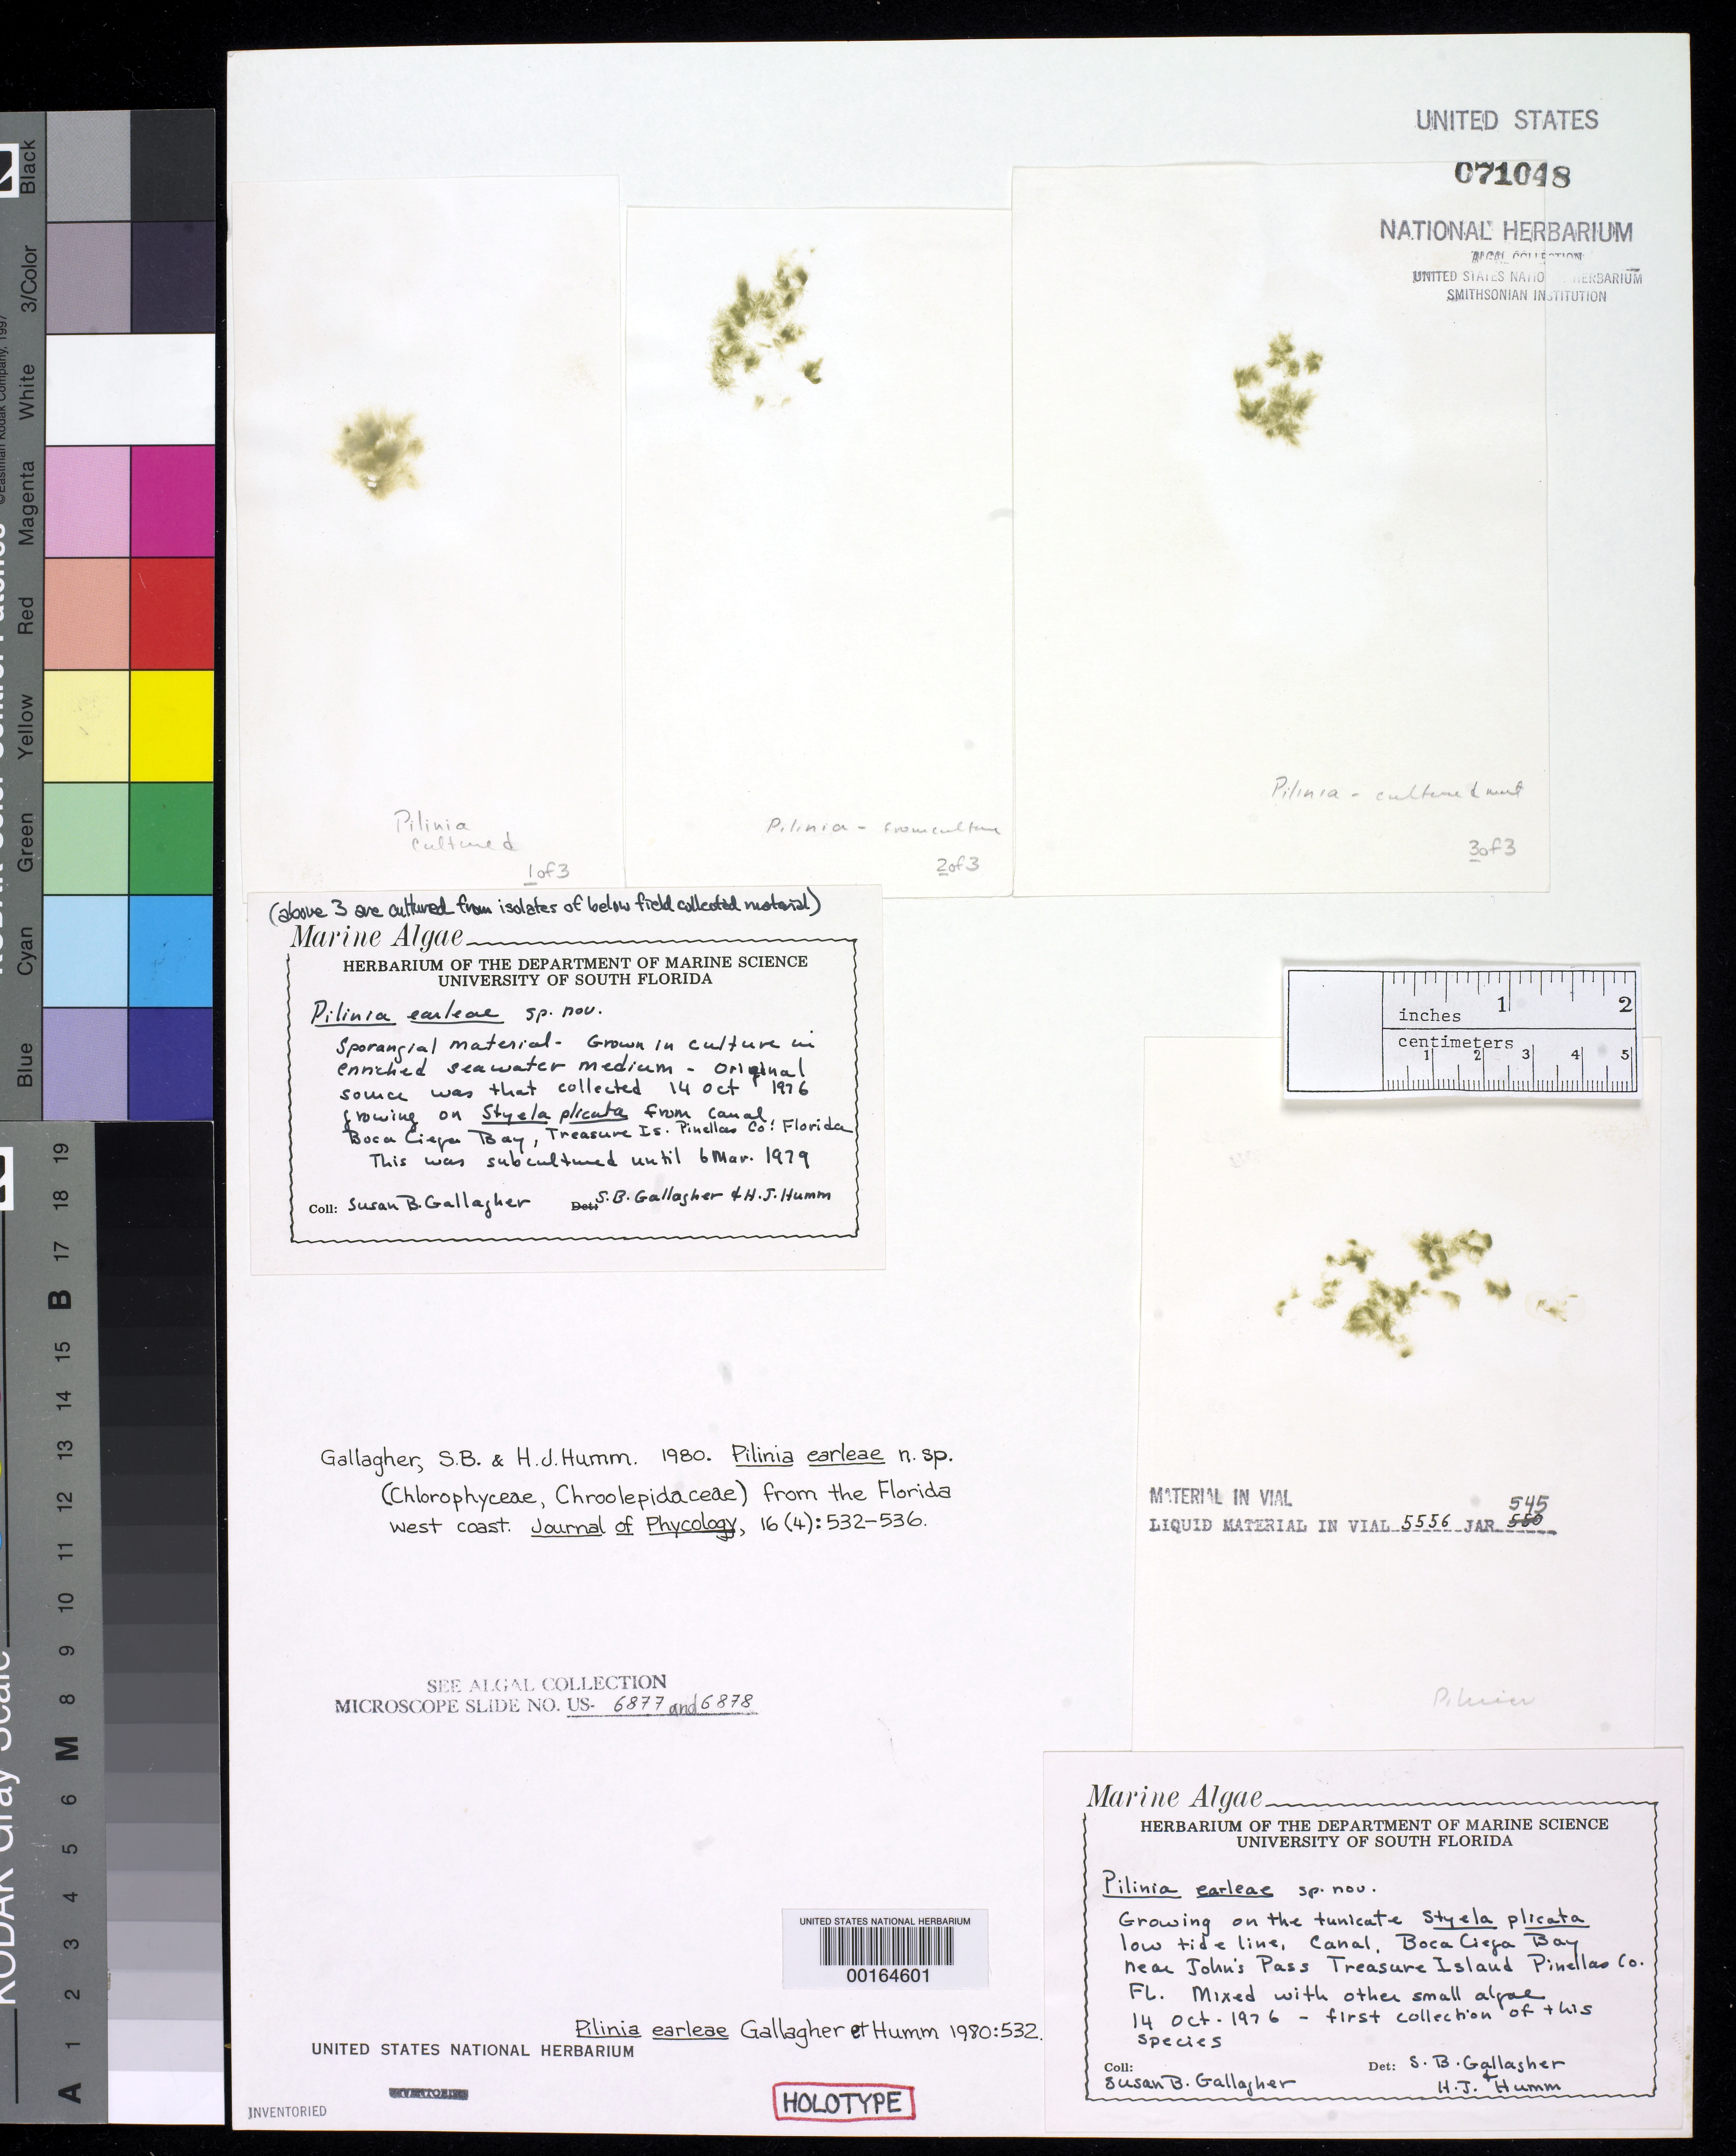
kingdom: Plantae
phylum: Chlorophyta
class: Ulvophyceae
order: Trentepohliales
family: Trentepohliaceae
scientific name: Pilinia earleae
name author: Gallagher & Humm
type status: Holotype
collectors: S. B. Gallagher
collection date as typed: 14 Oct 1976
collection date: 1976-10-14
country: United States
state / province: Florida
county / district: Pinellas County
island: Treasure Island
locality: Boca Ciega Bay.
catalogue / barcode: US 71048